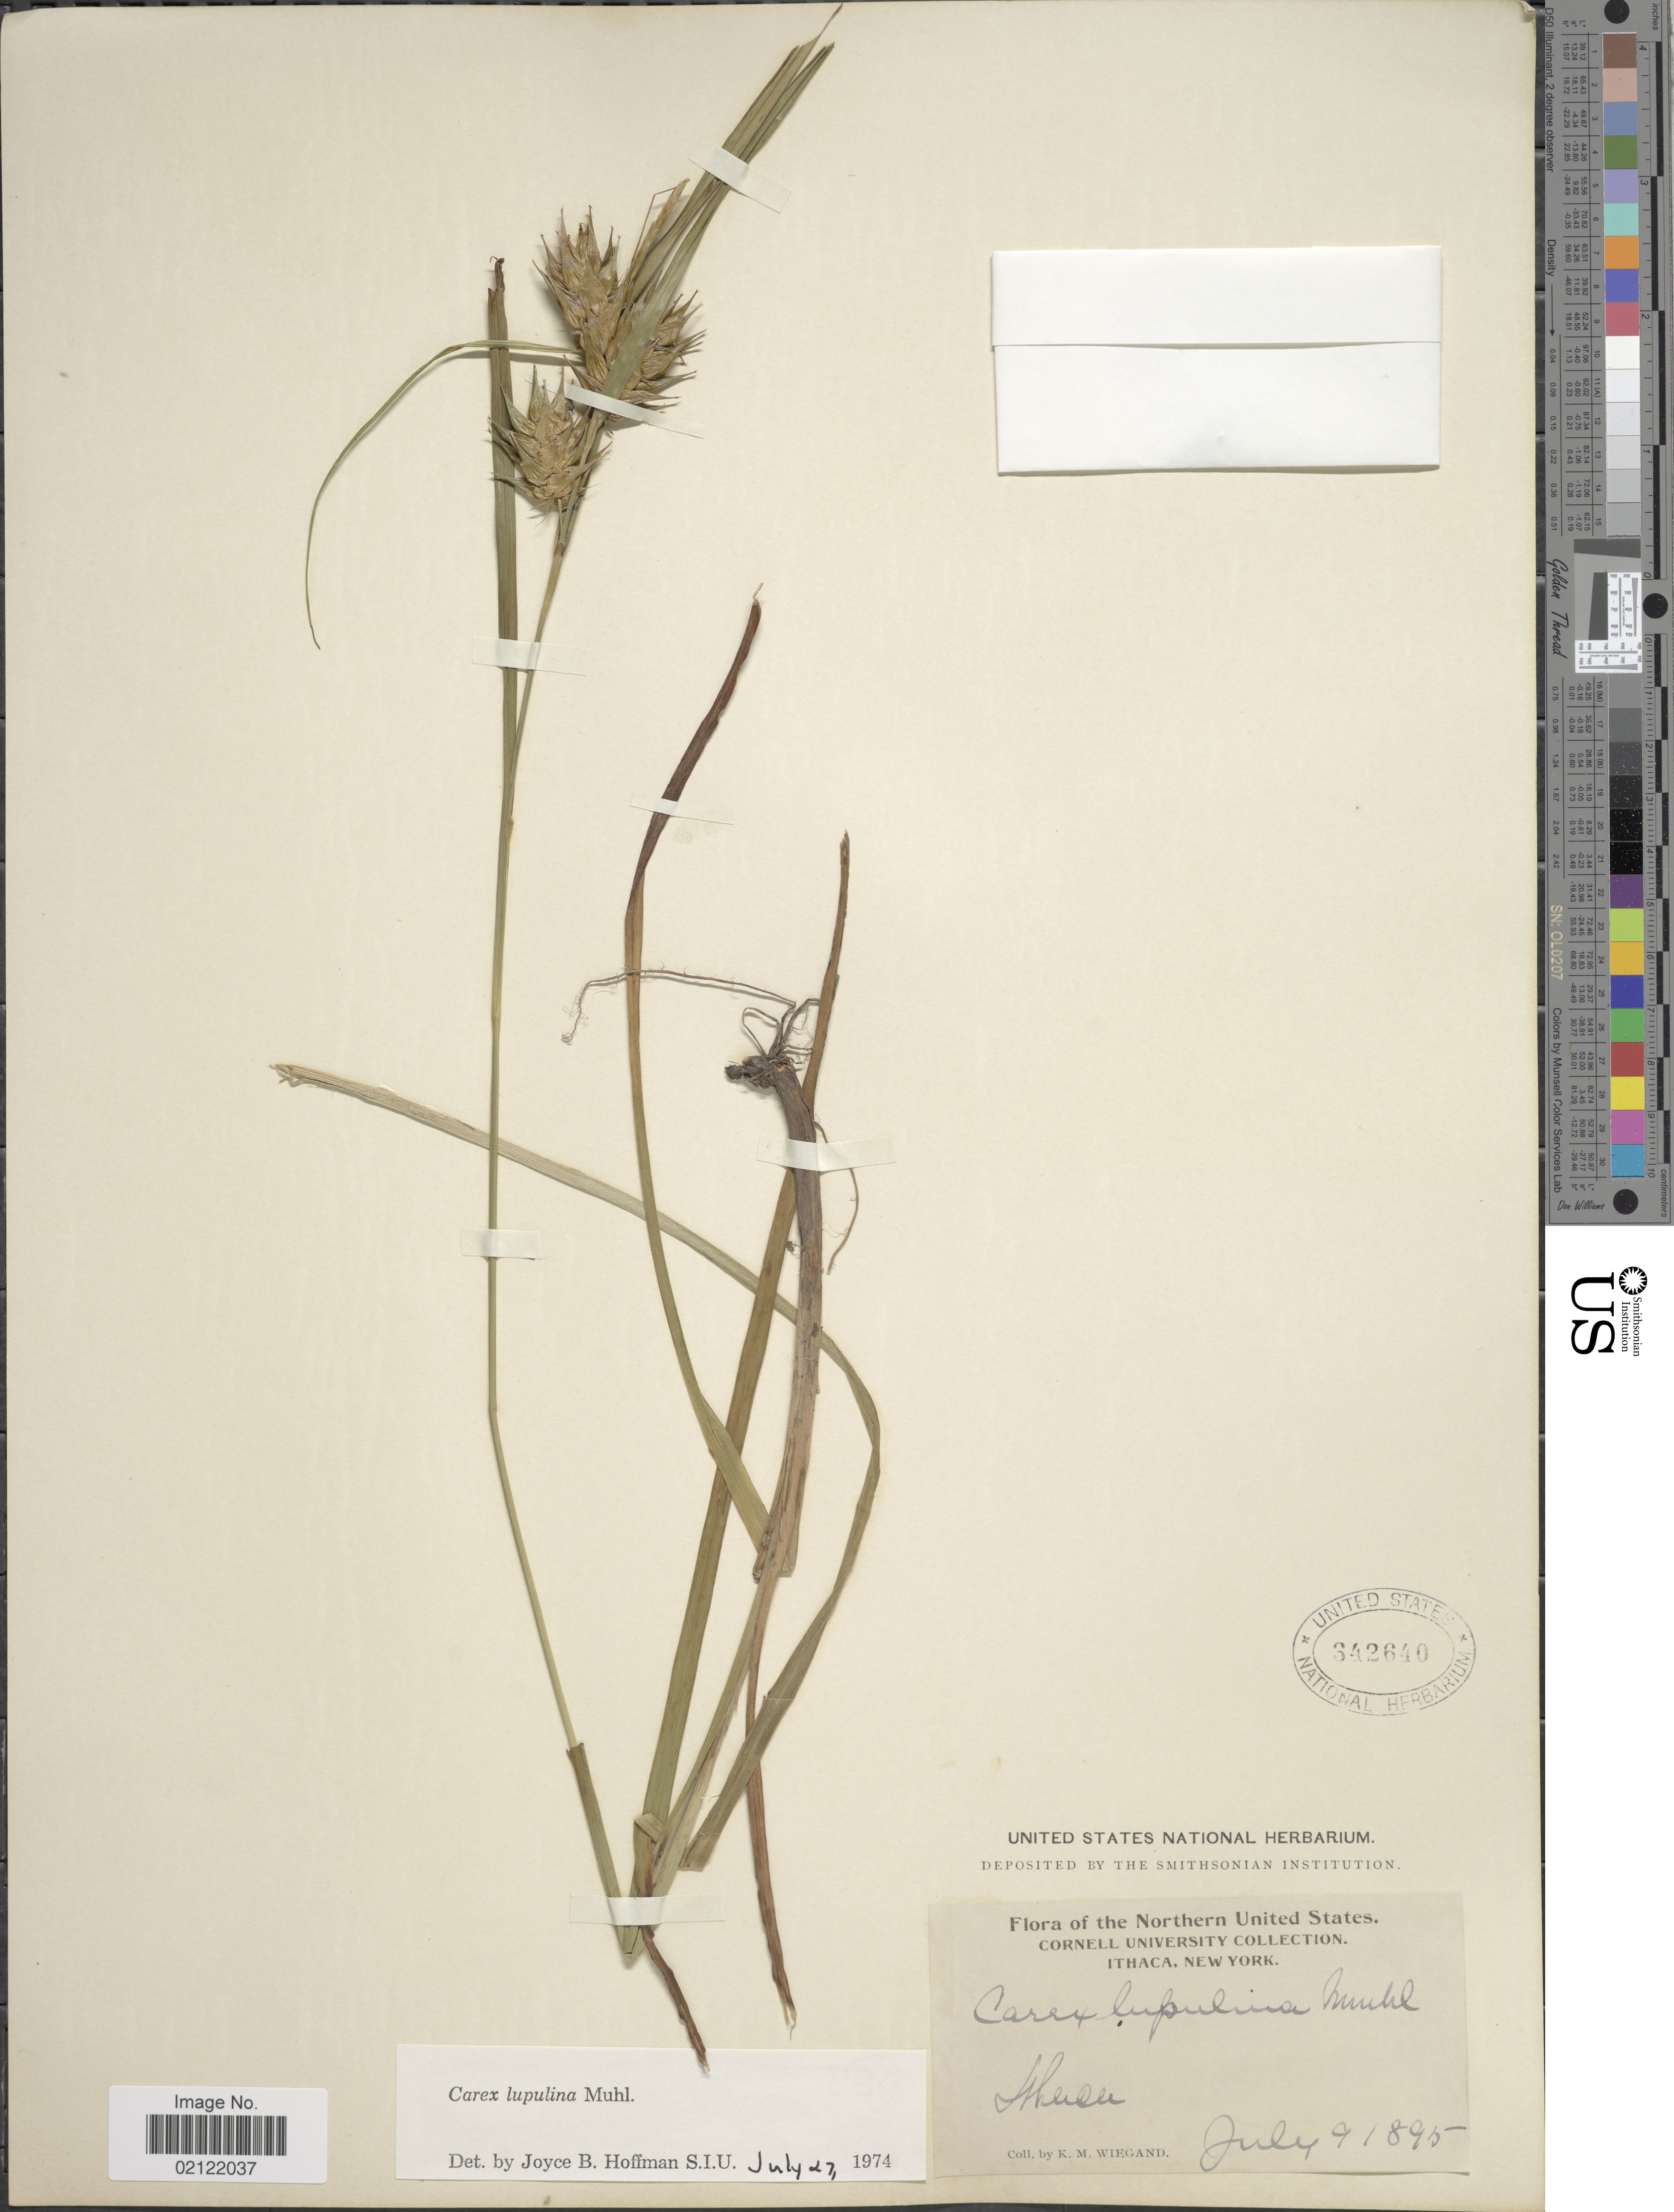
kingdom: Plantae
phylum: Tracheophyta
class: Liliopsida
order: Poales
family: Cyperaceae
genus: Carex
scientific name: Carex lupulina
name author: Muhl. ex Willd.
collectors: K. M. Wiegand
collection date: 1895-07-09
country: United States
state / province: New York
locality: Northern United States. Ithaca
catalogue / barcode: US 342640